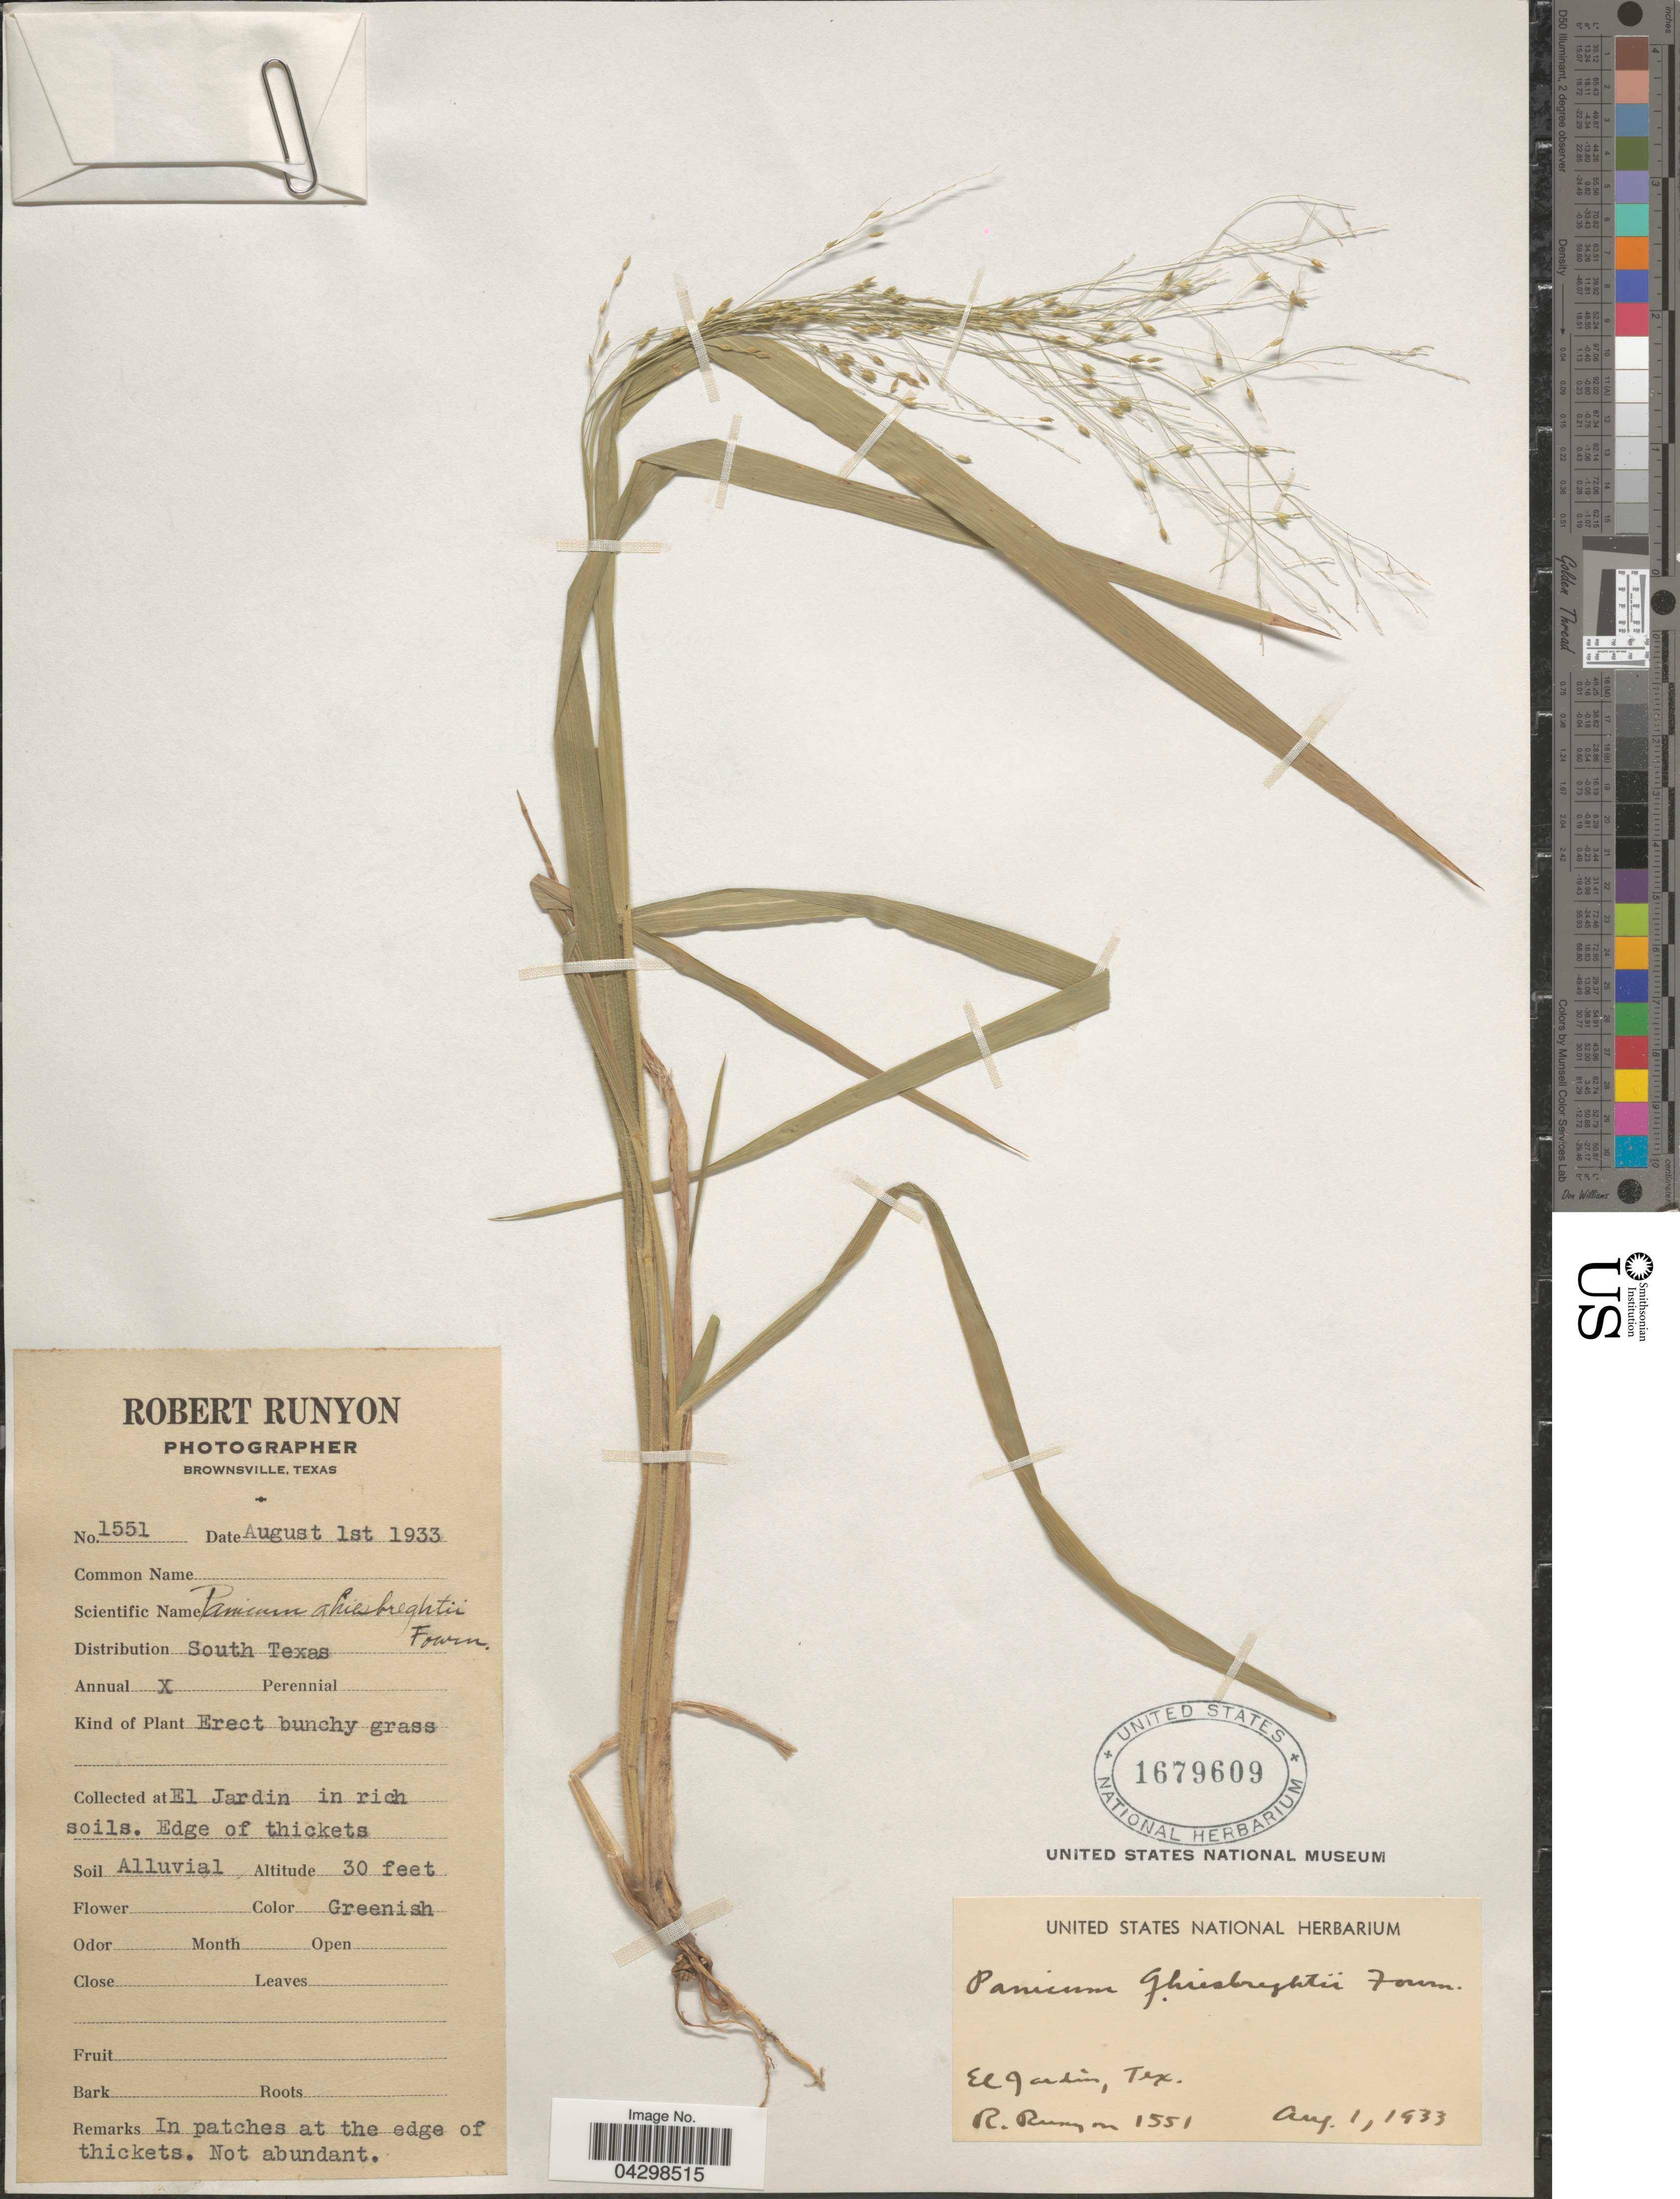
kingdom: Plantae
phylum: Tracheophyta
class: Liliopsida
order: Poales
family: Poaceae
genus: Panicum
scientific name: Panicum ghiesbreghtii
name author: E. Fourn.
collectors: R. Runyon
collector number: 1551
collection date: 1933-08-01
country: United States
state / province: Texas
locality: El Jardin in rich soils, edge of thickets.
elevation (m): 9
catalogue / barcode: US 1679609